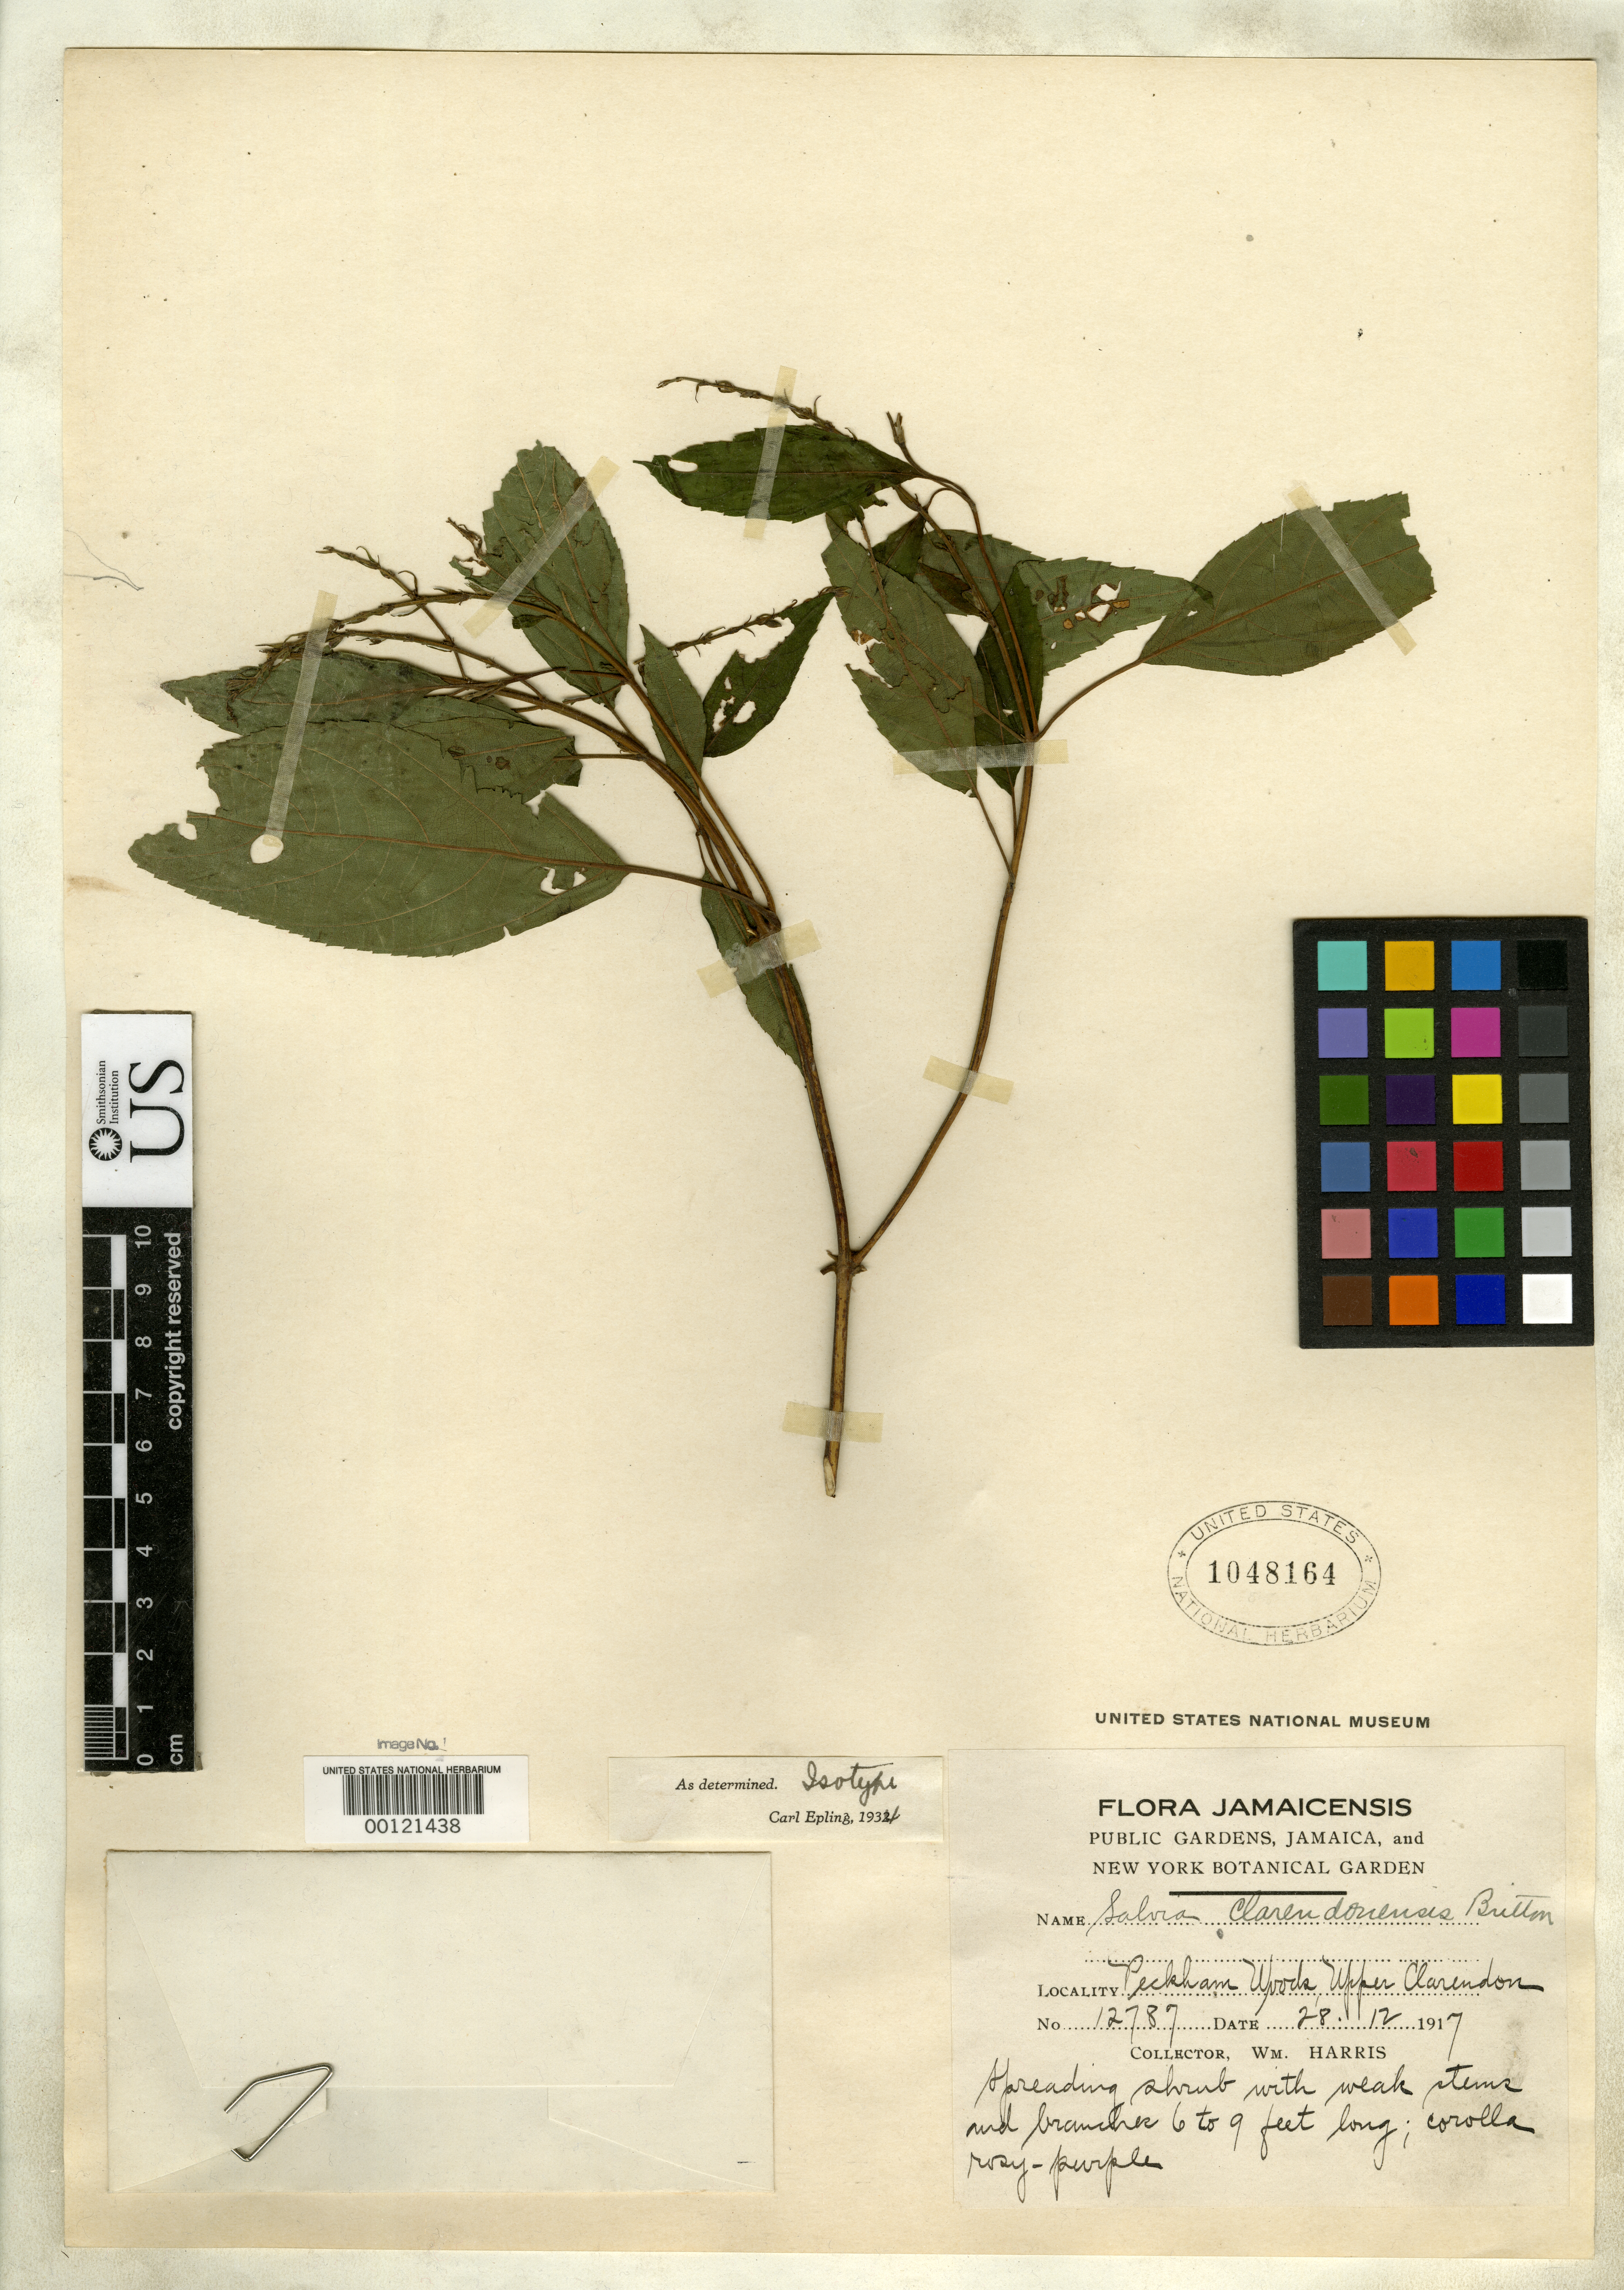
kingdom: Plantae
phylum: Tracheophyta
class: Magnoliopsida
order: Lamiales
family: Lamiaceae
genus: Salvia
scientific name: Salvia clarendonensis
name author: Britton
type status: Isotype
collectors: W. H. Harris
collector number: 12787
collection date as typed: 28 Dec 1917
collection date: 1917-12-28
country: Jamaica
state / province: Clarendon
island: Greater Antilles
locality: Peckham woods, upper Clarendon.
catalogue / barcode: US 1048164